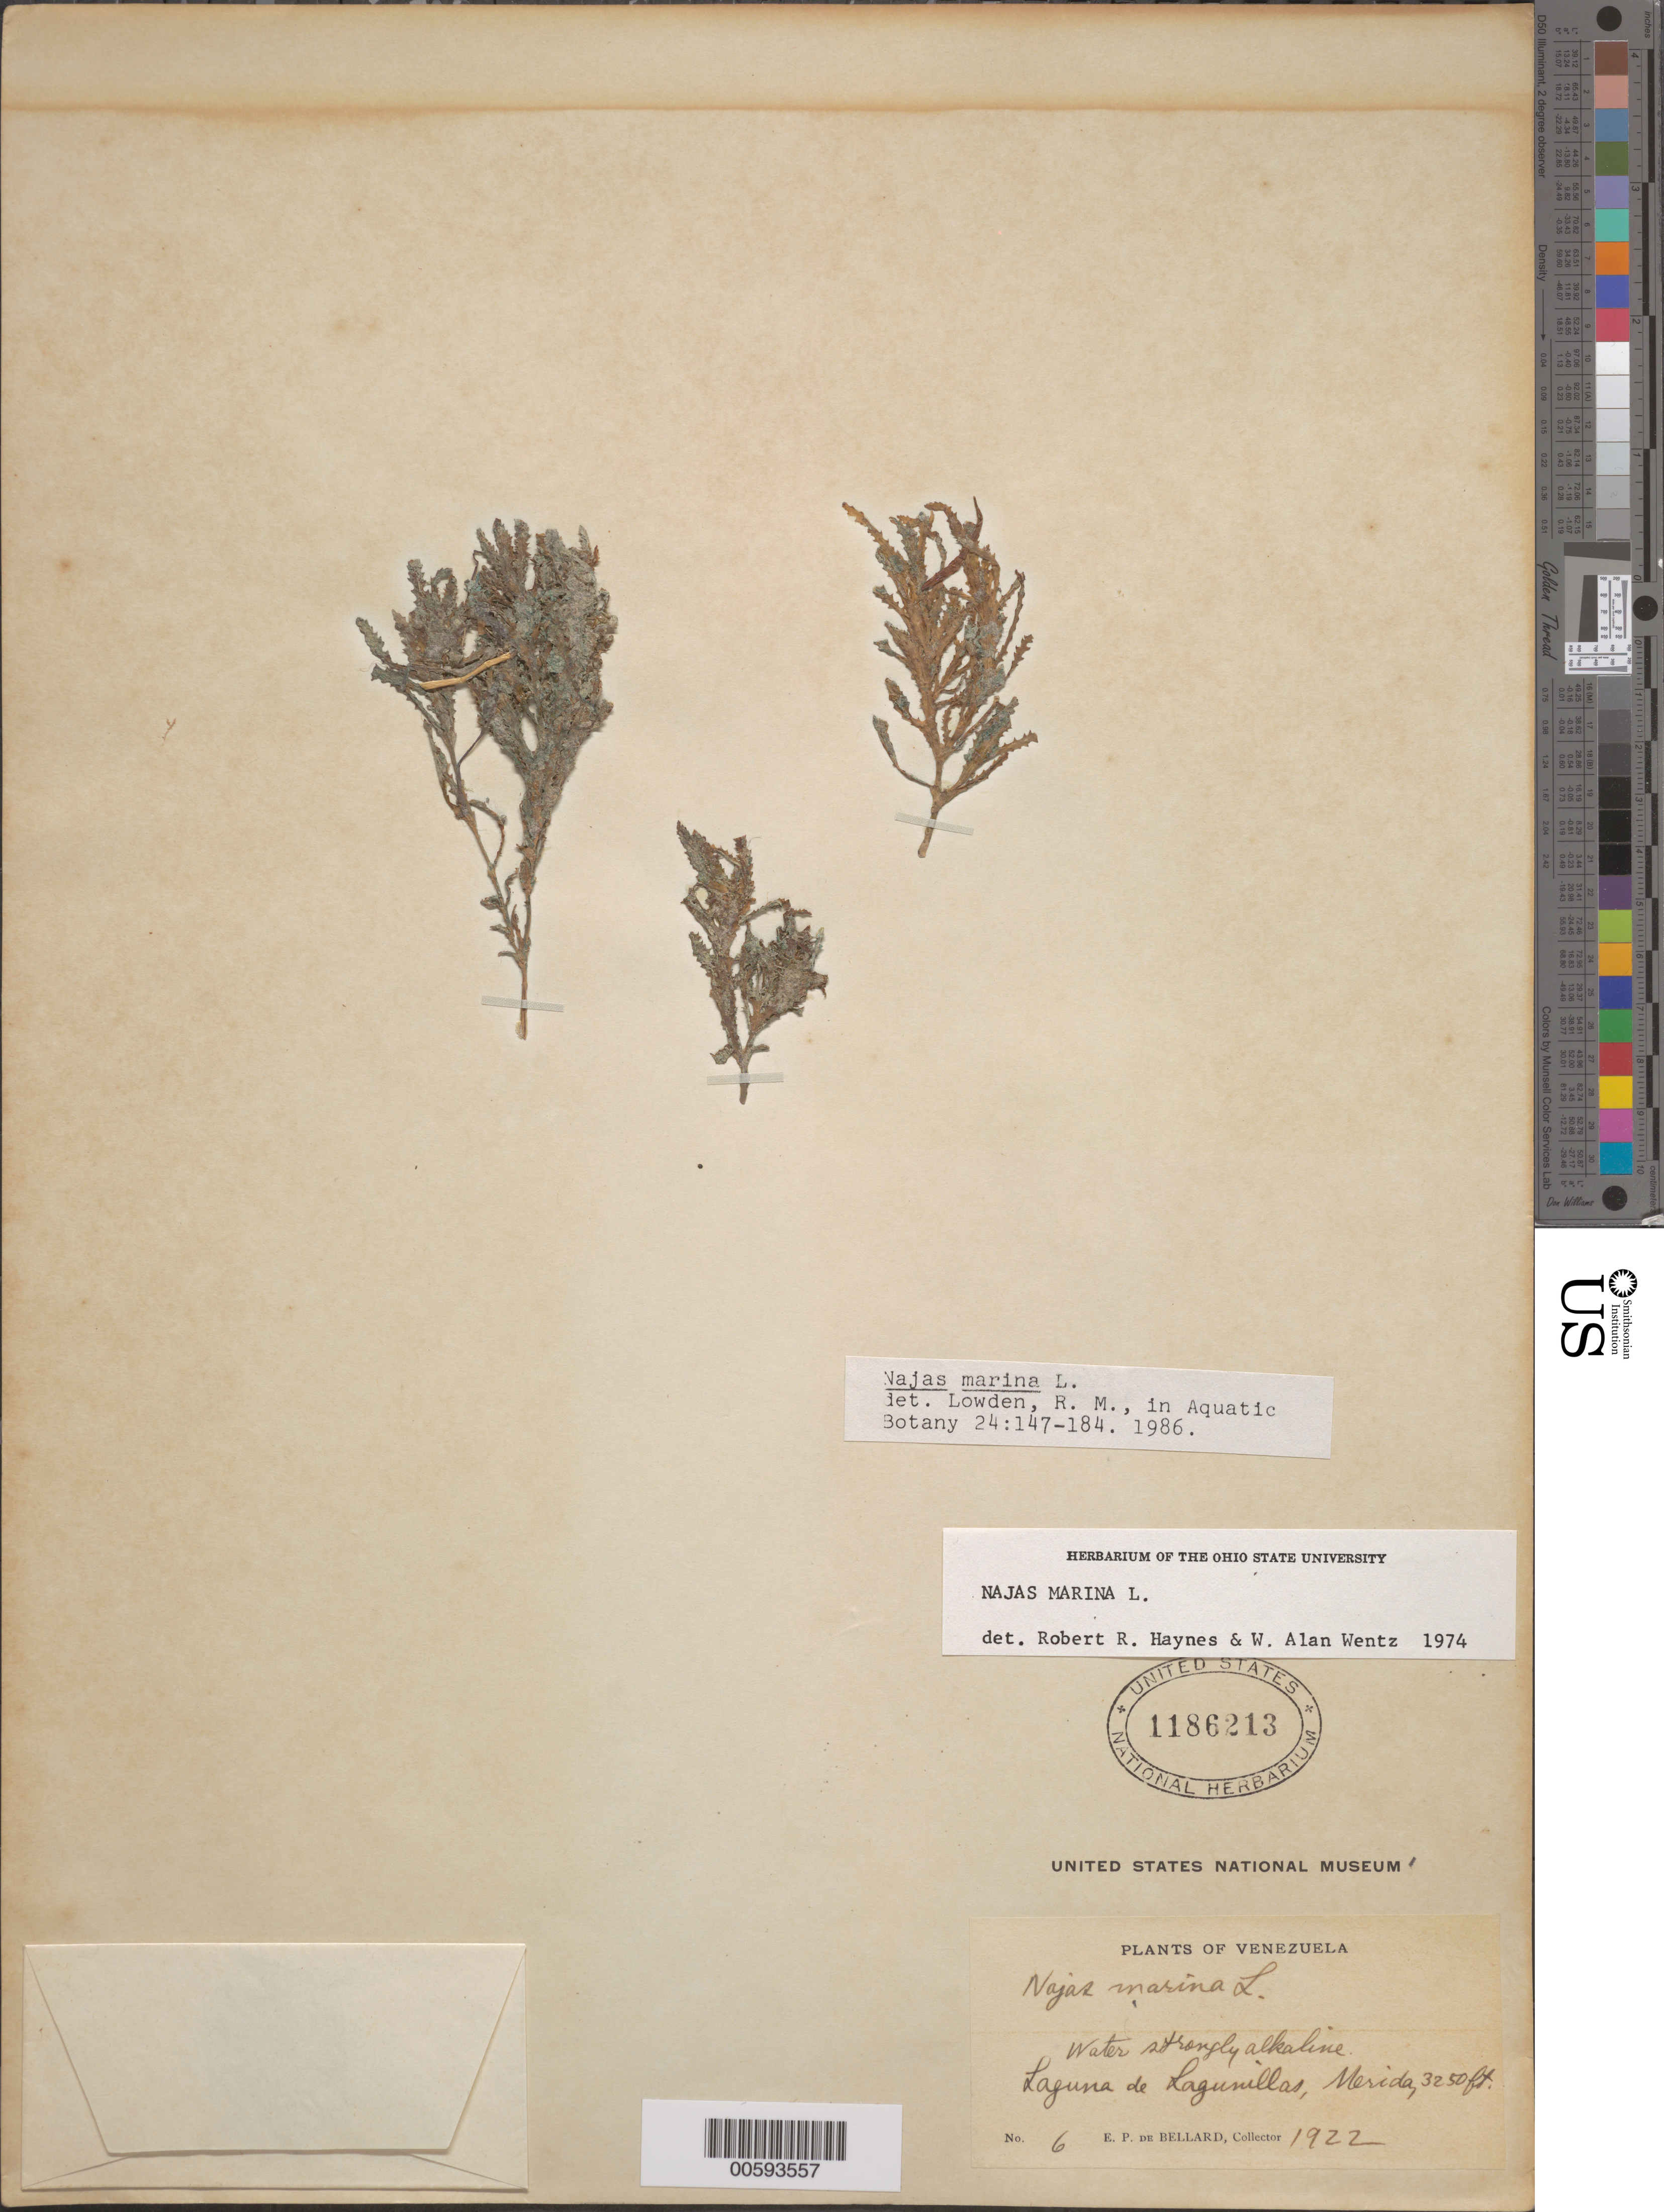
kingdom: Plantae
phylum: Tracheophyta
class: Liliopsida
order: Alismatales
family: Hydrocharitaceae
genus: Najas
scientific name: Najas marina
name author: L.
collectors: E. de Bellard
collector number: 6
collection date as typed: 1922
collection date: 1922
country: Venezuela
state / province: Mérida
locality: Laguna de Lagunillas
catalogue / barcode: US 1186213